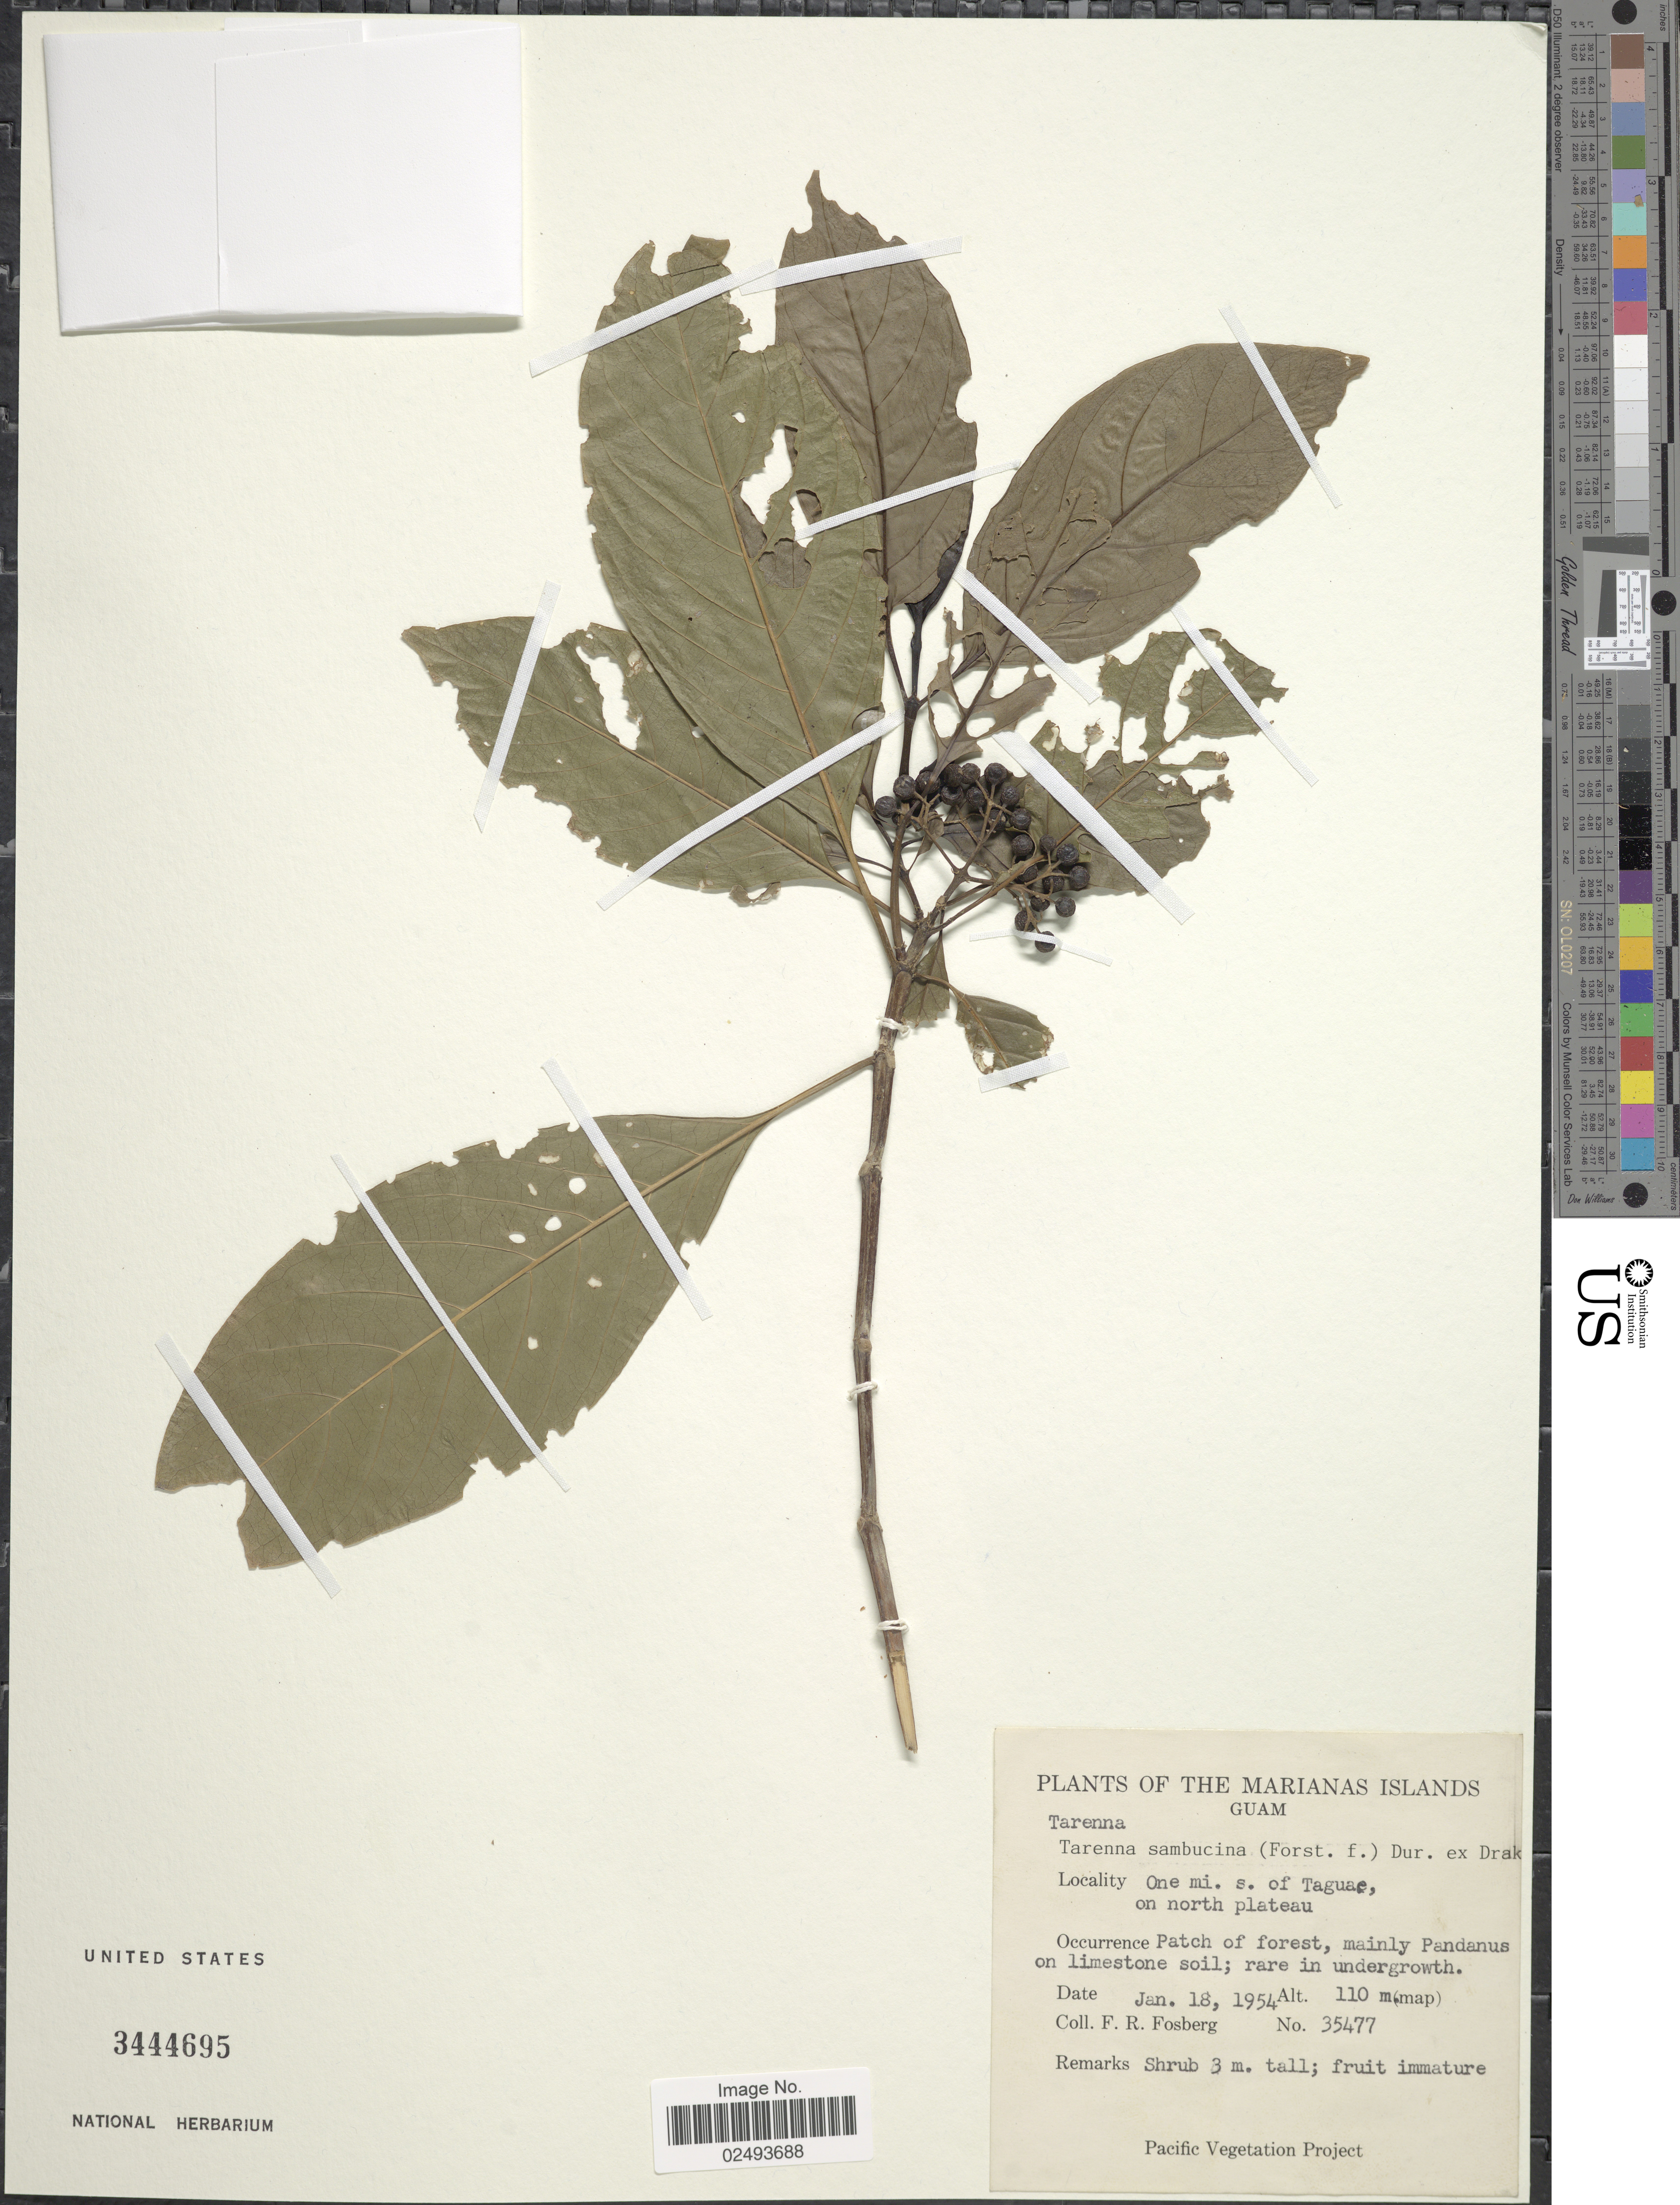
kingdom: Plantae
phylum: Tracheophyta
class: Magnoliopsida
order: Gentianales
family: Rubiaceae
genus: Tarenna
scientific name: Tarenna sambucina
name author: (G. Forst.) Drake ex Durand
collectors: F. R. Fosberg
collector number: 35477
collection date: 1954-01-18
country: Guam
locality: The Marianas Islands, Guam, One mi. s. of Taguae, on north plateau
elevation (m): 110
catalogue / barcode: US 3444695